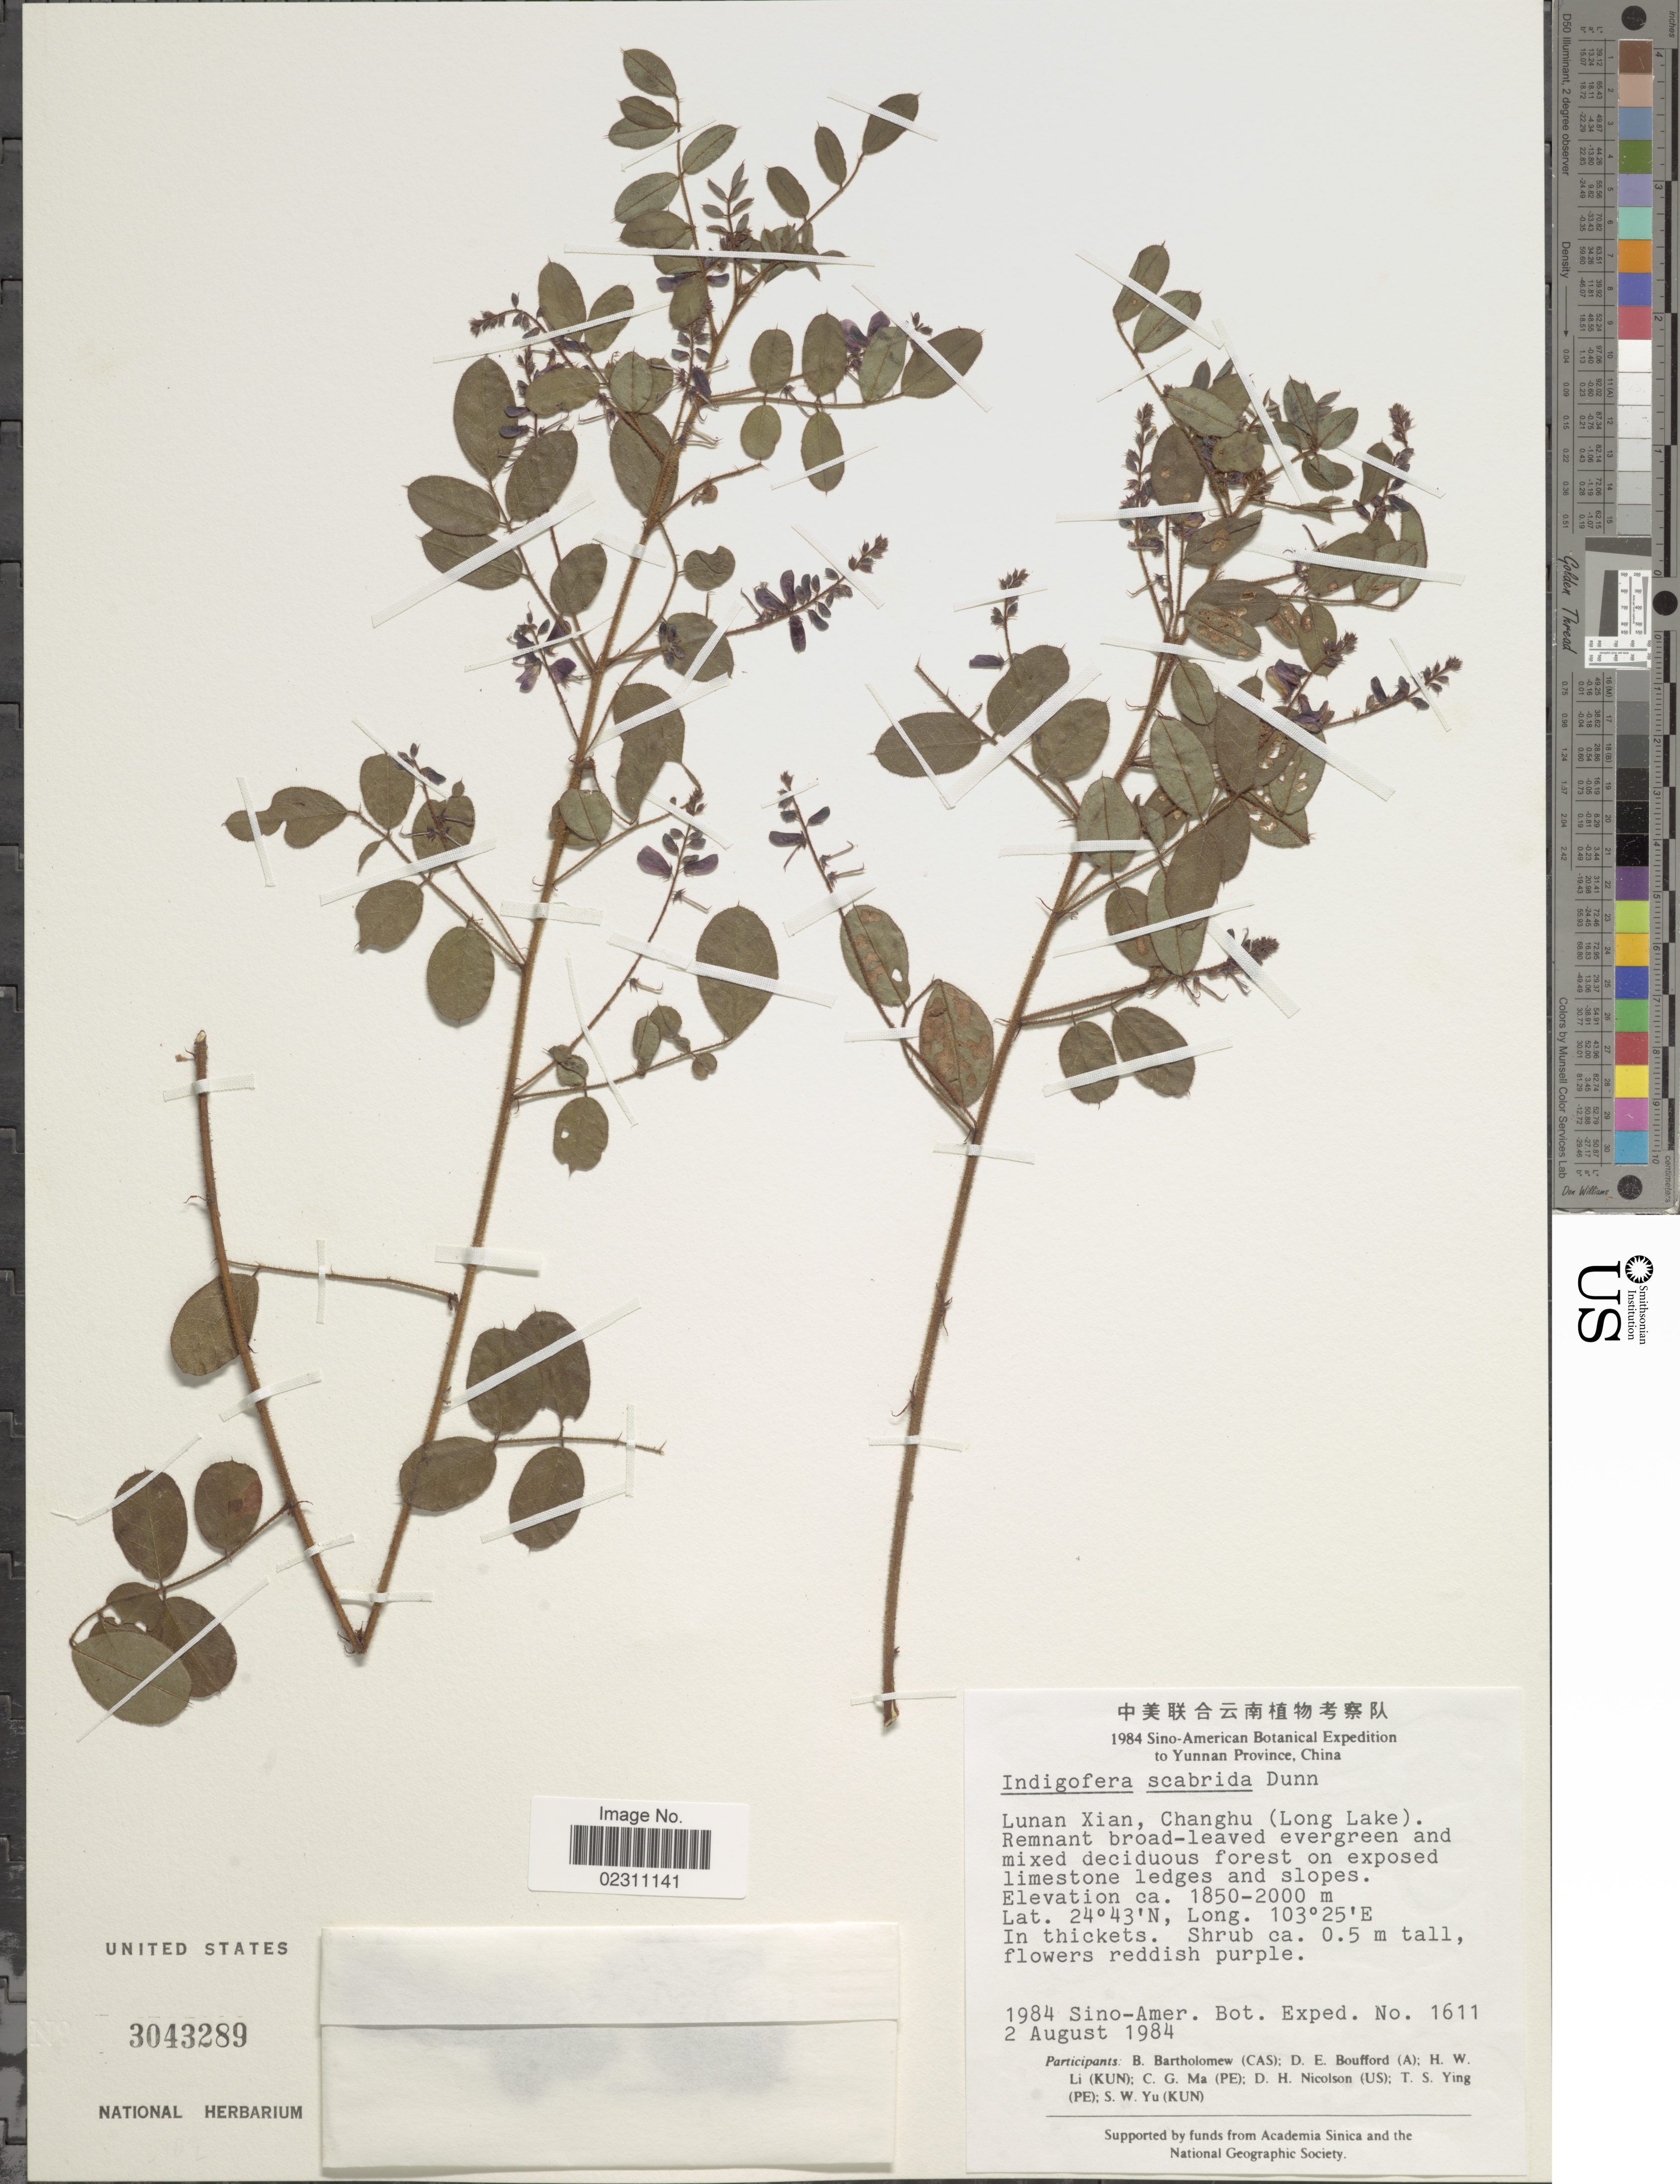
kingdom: Plantae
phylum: Tracheophyta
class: Magnoliopsida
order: Fabales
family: Fabaceae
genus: Indigofera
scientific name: Indigofera scabrida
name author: Dunn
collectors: Sino-Amer. Bot. Exped. 1984, B. Bartholomew, D. E. Boufford, H. W. Li & et al.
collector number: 1611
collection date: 1984-08-02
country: China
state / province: Yunnan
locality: Lunan Xian, Changhu (Long Lake).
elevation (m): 1850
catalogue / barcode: US 3043289